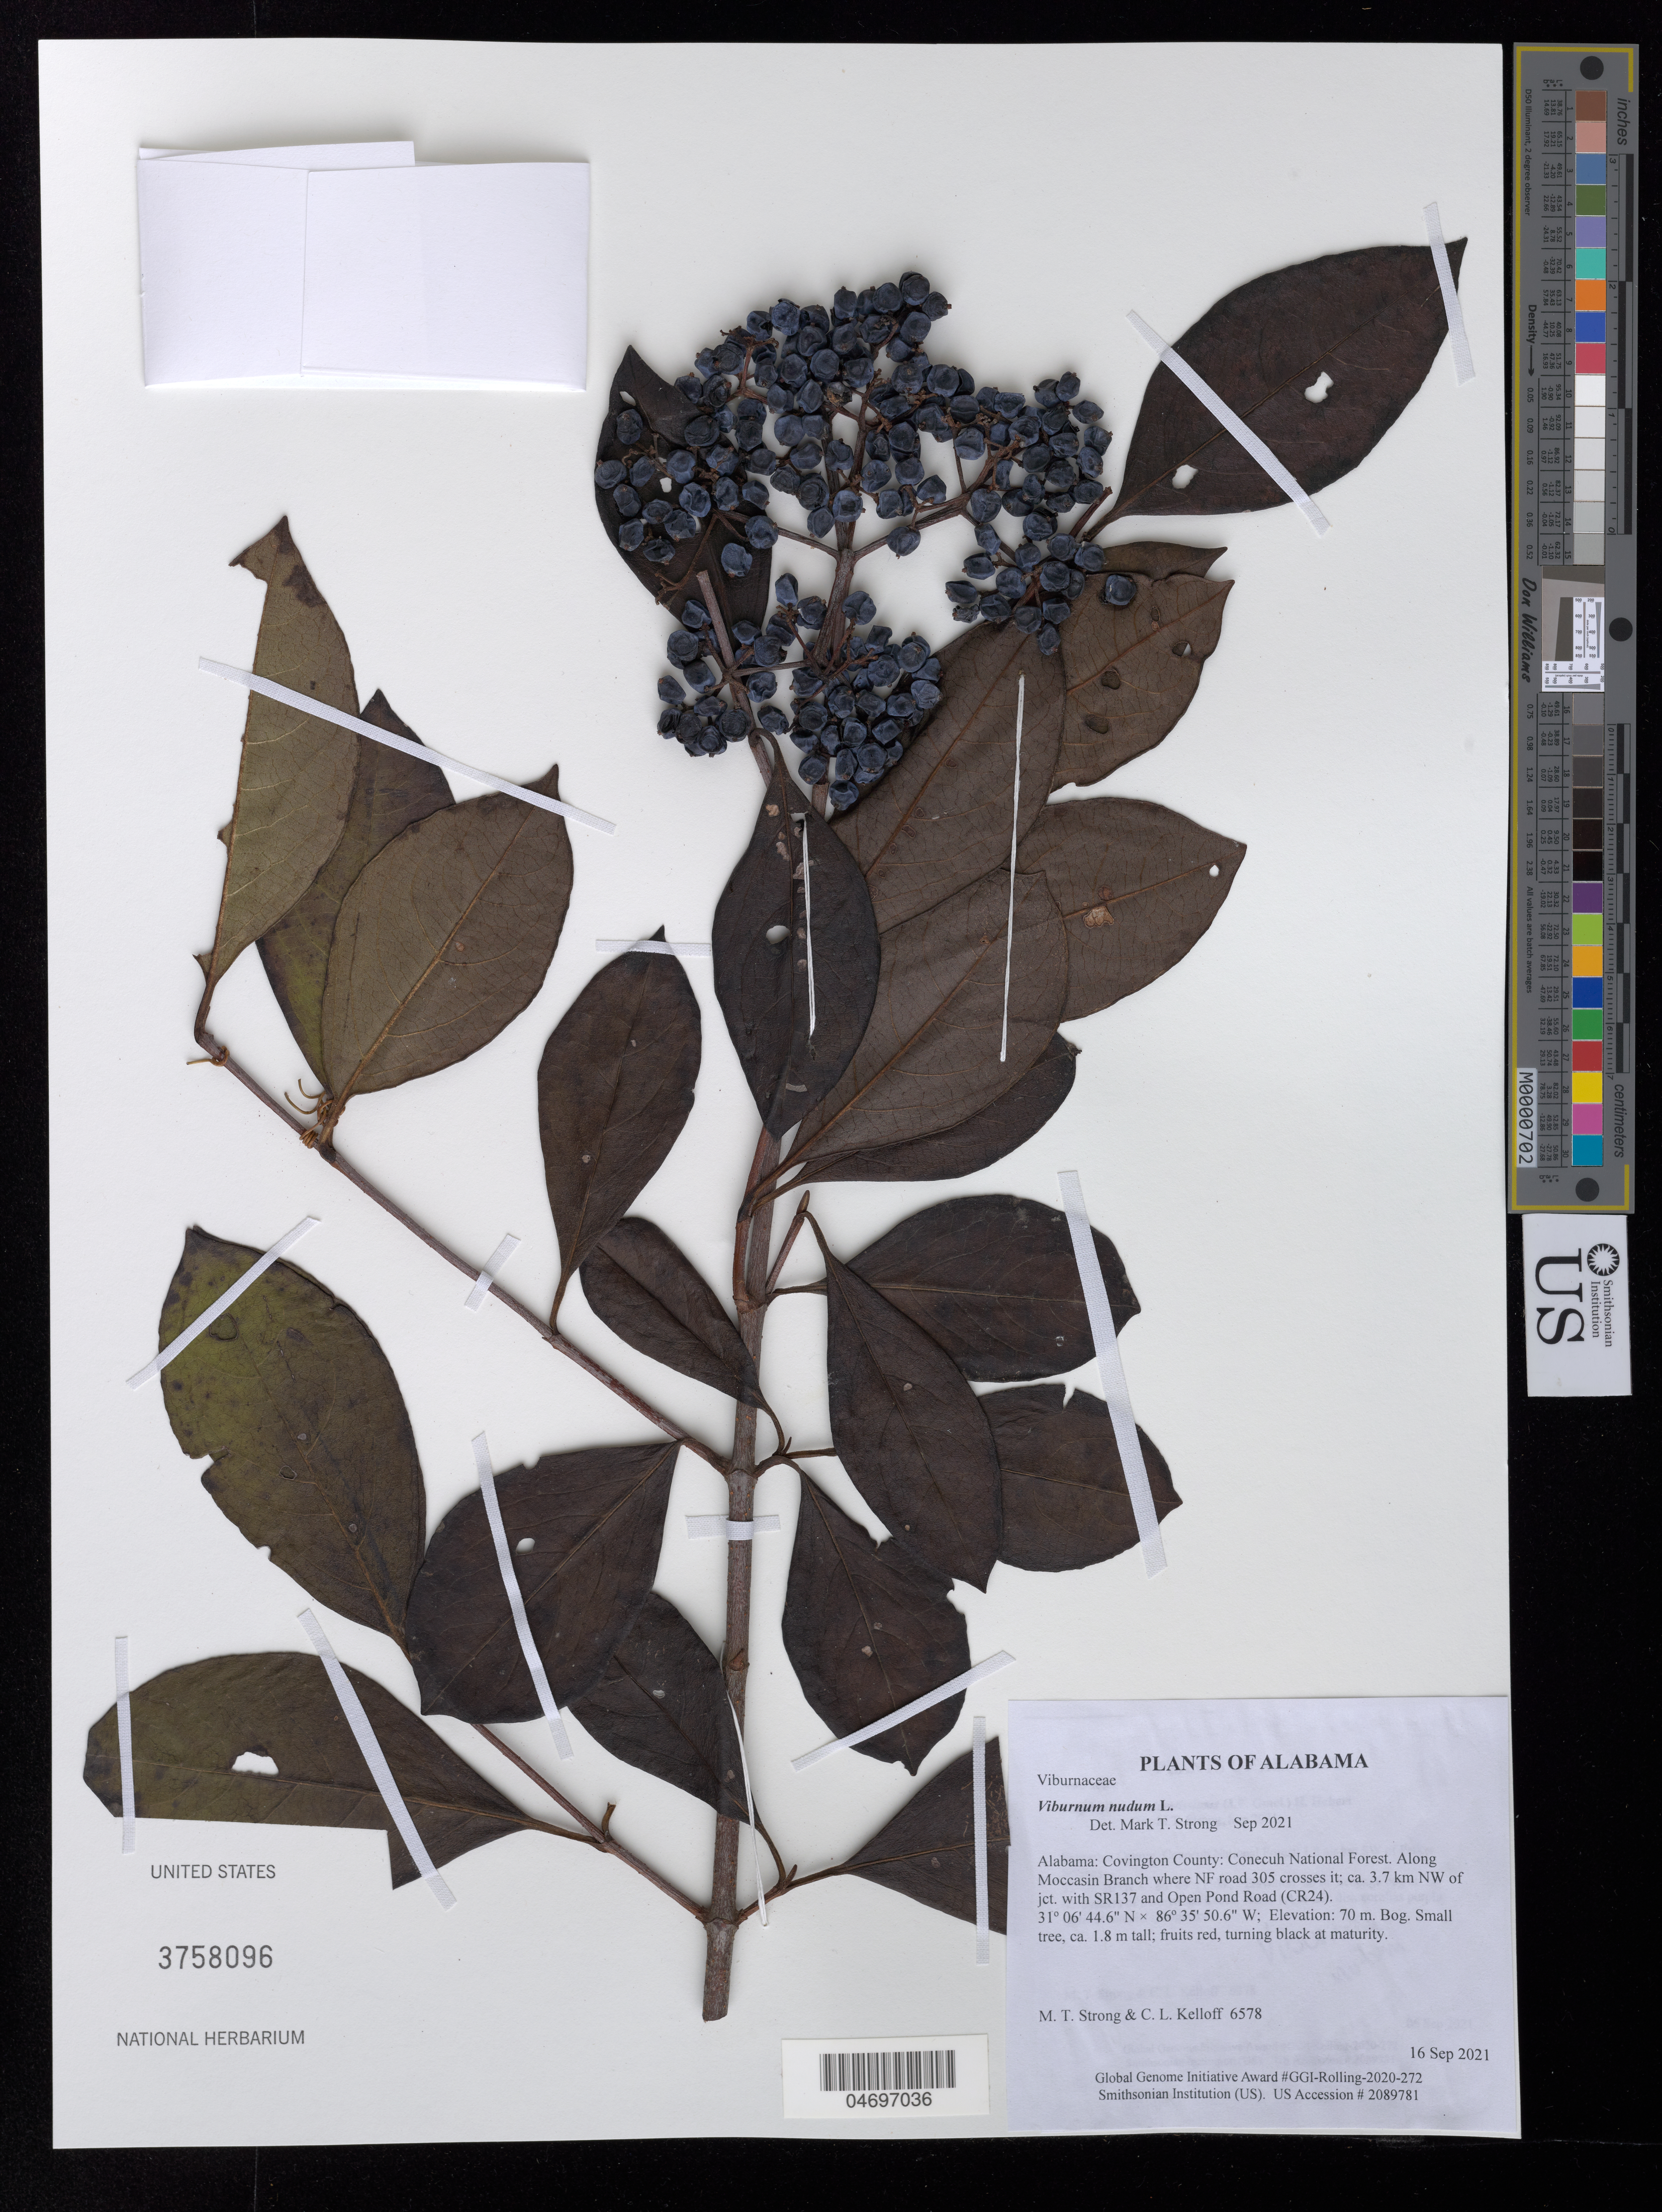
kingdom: Plantae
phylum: Tracheophyta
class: Magnoliopsida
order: Dipsacales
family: Viburnaceae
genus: Viburnum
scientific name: Viburnum nudum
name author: L.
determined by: Strong, Mark T.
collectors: M. T. Strong & C. L. Kelloff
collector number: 6578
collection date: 2021-09-16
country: United States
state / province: Alabama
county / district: Covington County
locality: Conecuh National Forest. Along Moccasin Branch where NF road 305 crosses it; ca. 3.7 km NW of jct. with SR137 and Open Pond Road (CR24).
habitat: Bog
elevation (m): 70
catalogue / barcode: US 3758096